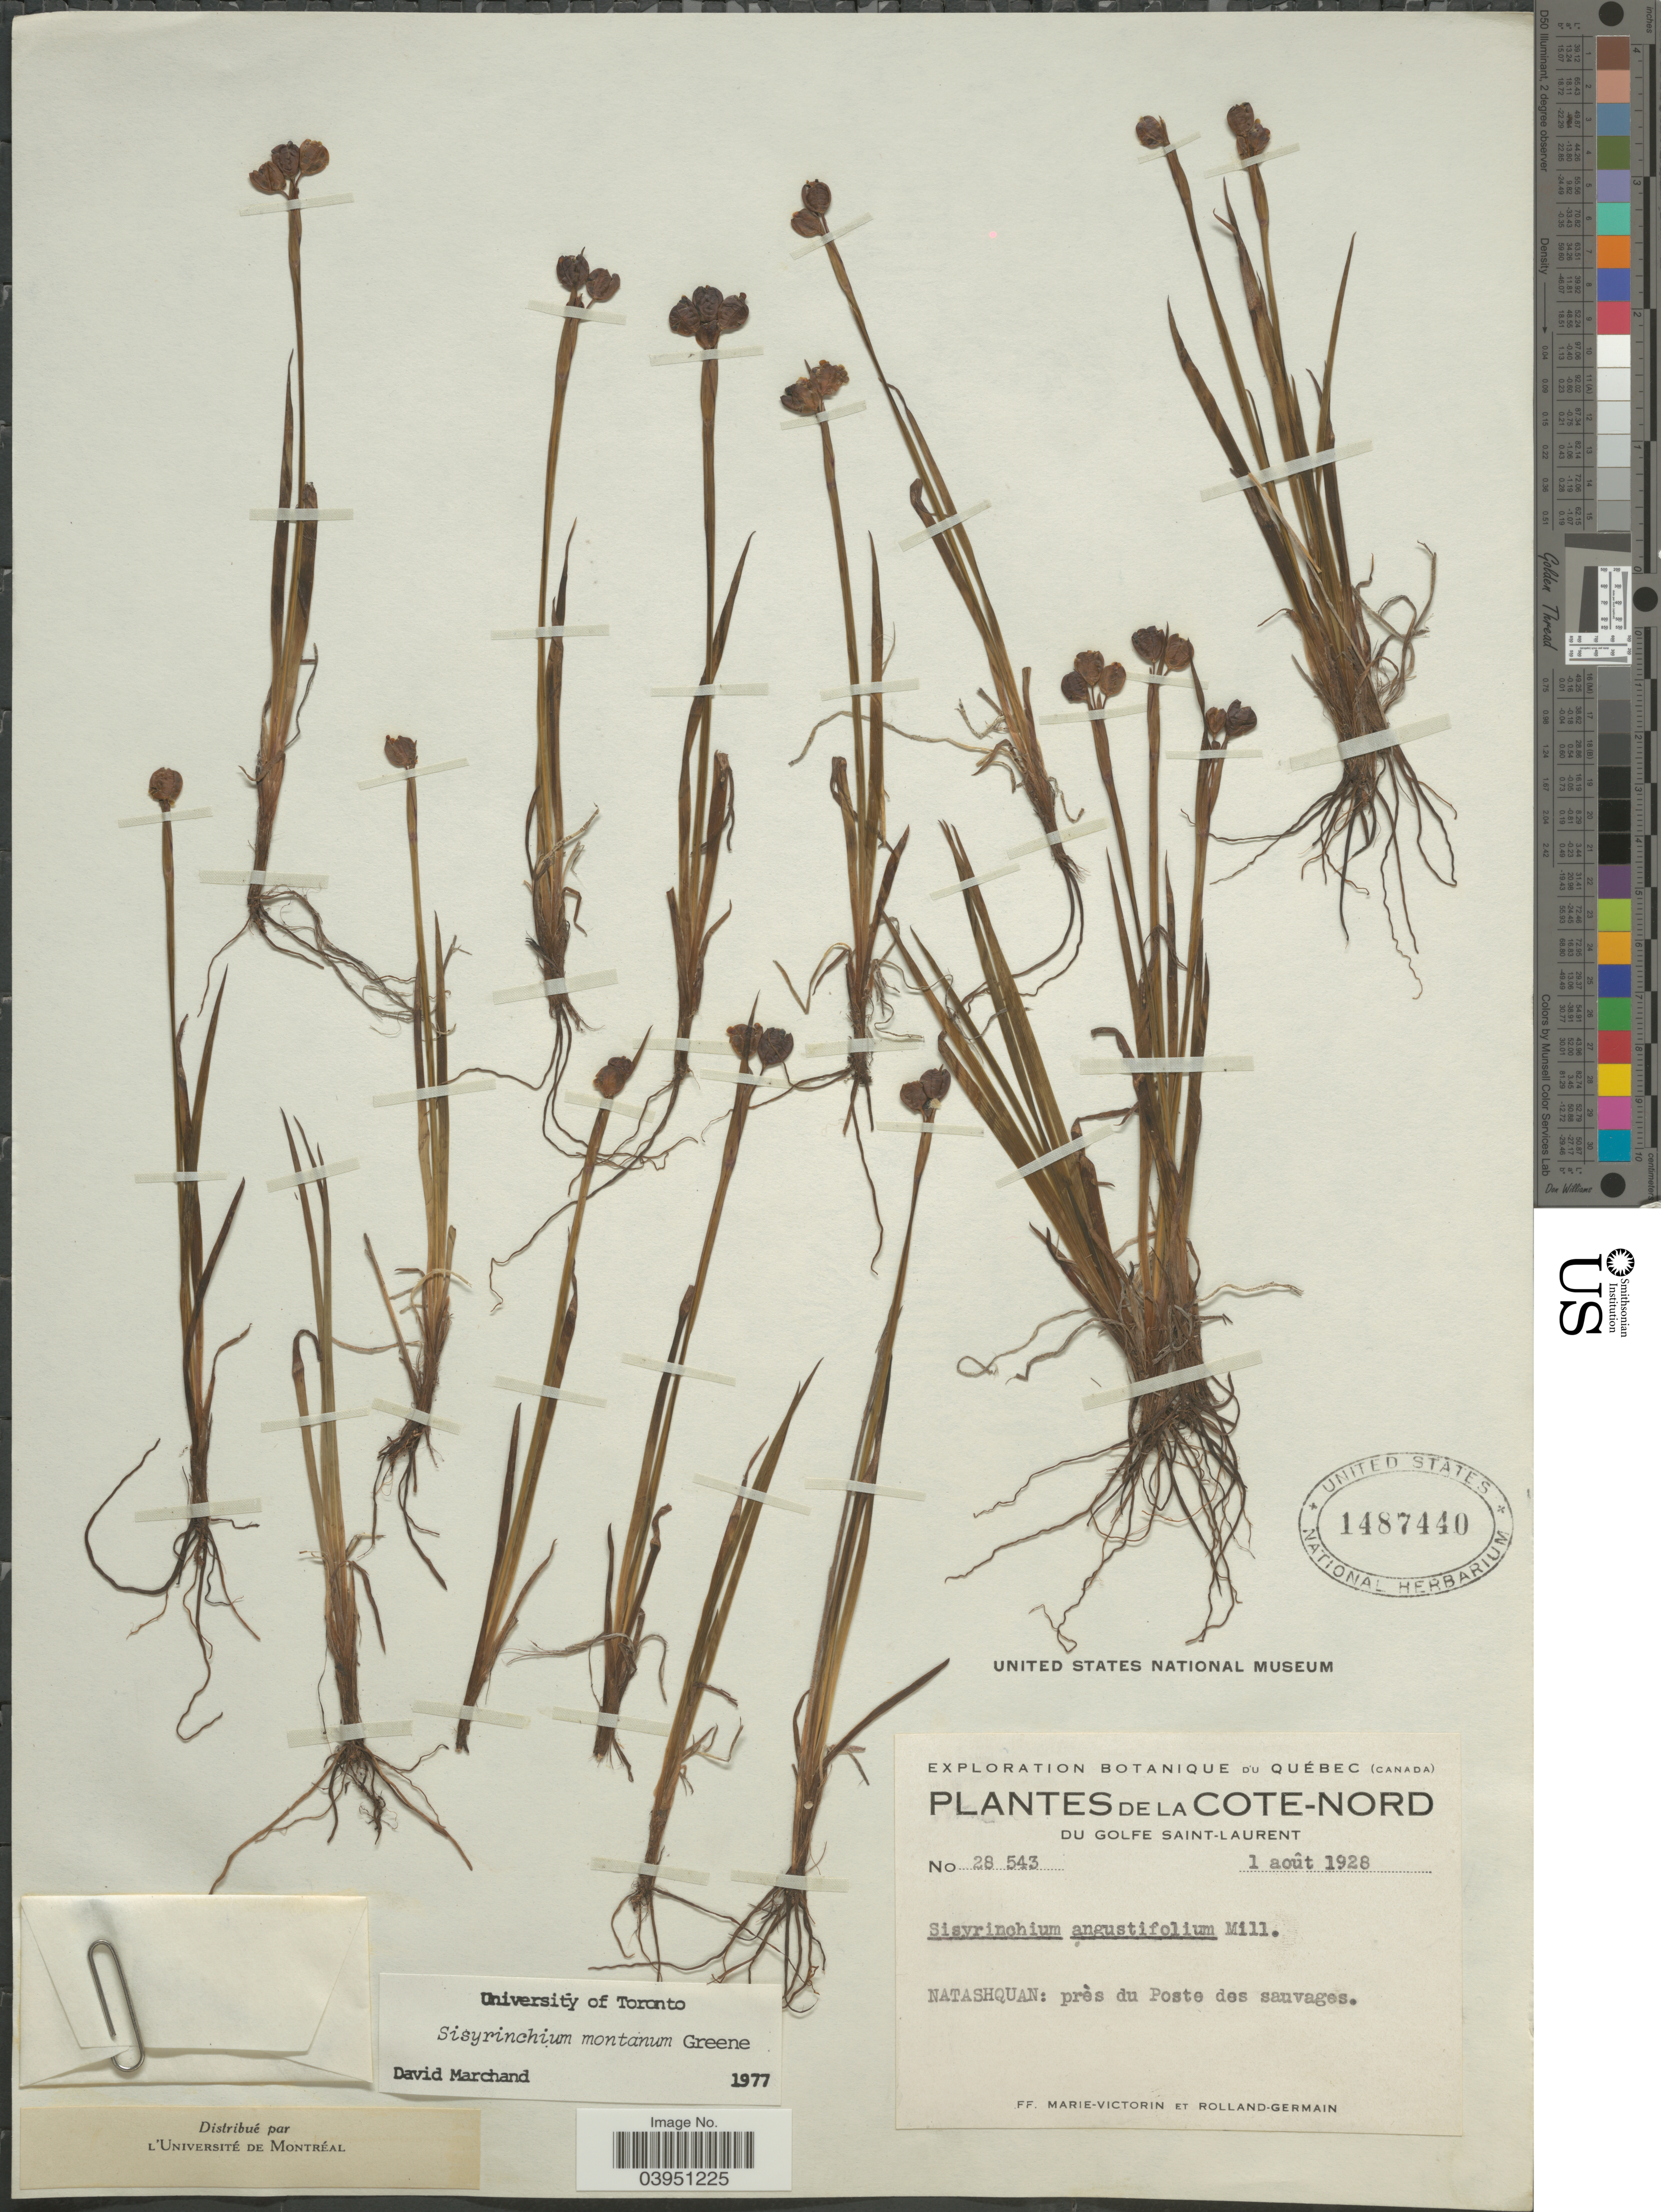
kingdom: Plantae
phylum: Tracheophyta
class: Liliopsida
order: Asparagales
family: Iridaceae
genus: Sisyrinchium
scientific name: Sisyrinchium montanum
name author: Greene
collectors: F. Marie-Victorin & Rolland-Germain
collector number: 28543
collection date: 1928-08-01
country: Canada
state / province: Quebec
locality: La Cote-Nord du Golfe Saint-Laurent. Natashquan: près du Poste des sauvages.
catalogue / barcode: US 1487440